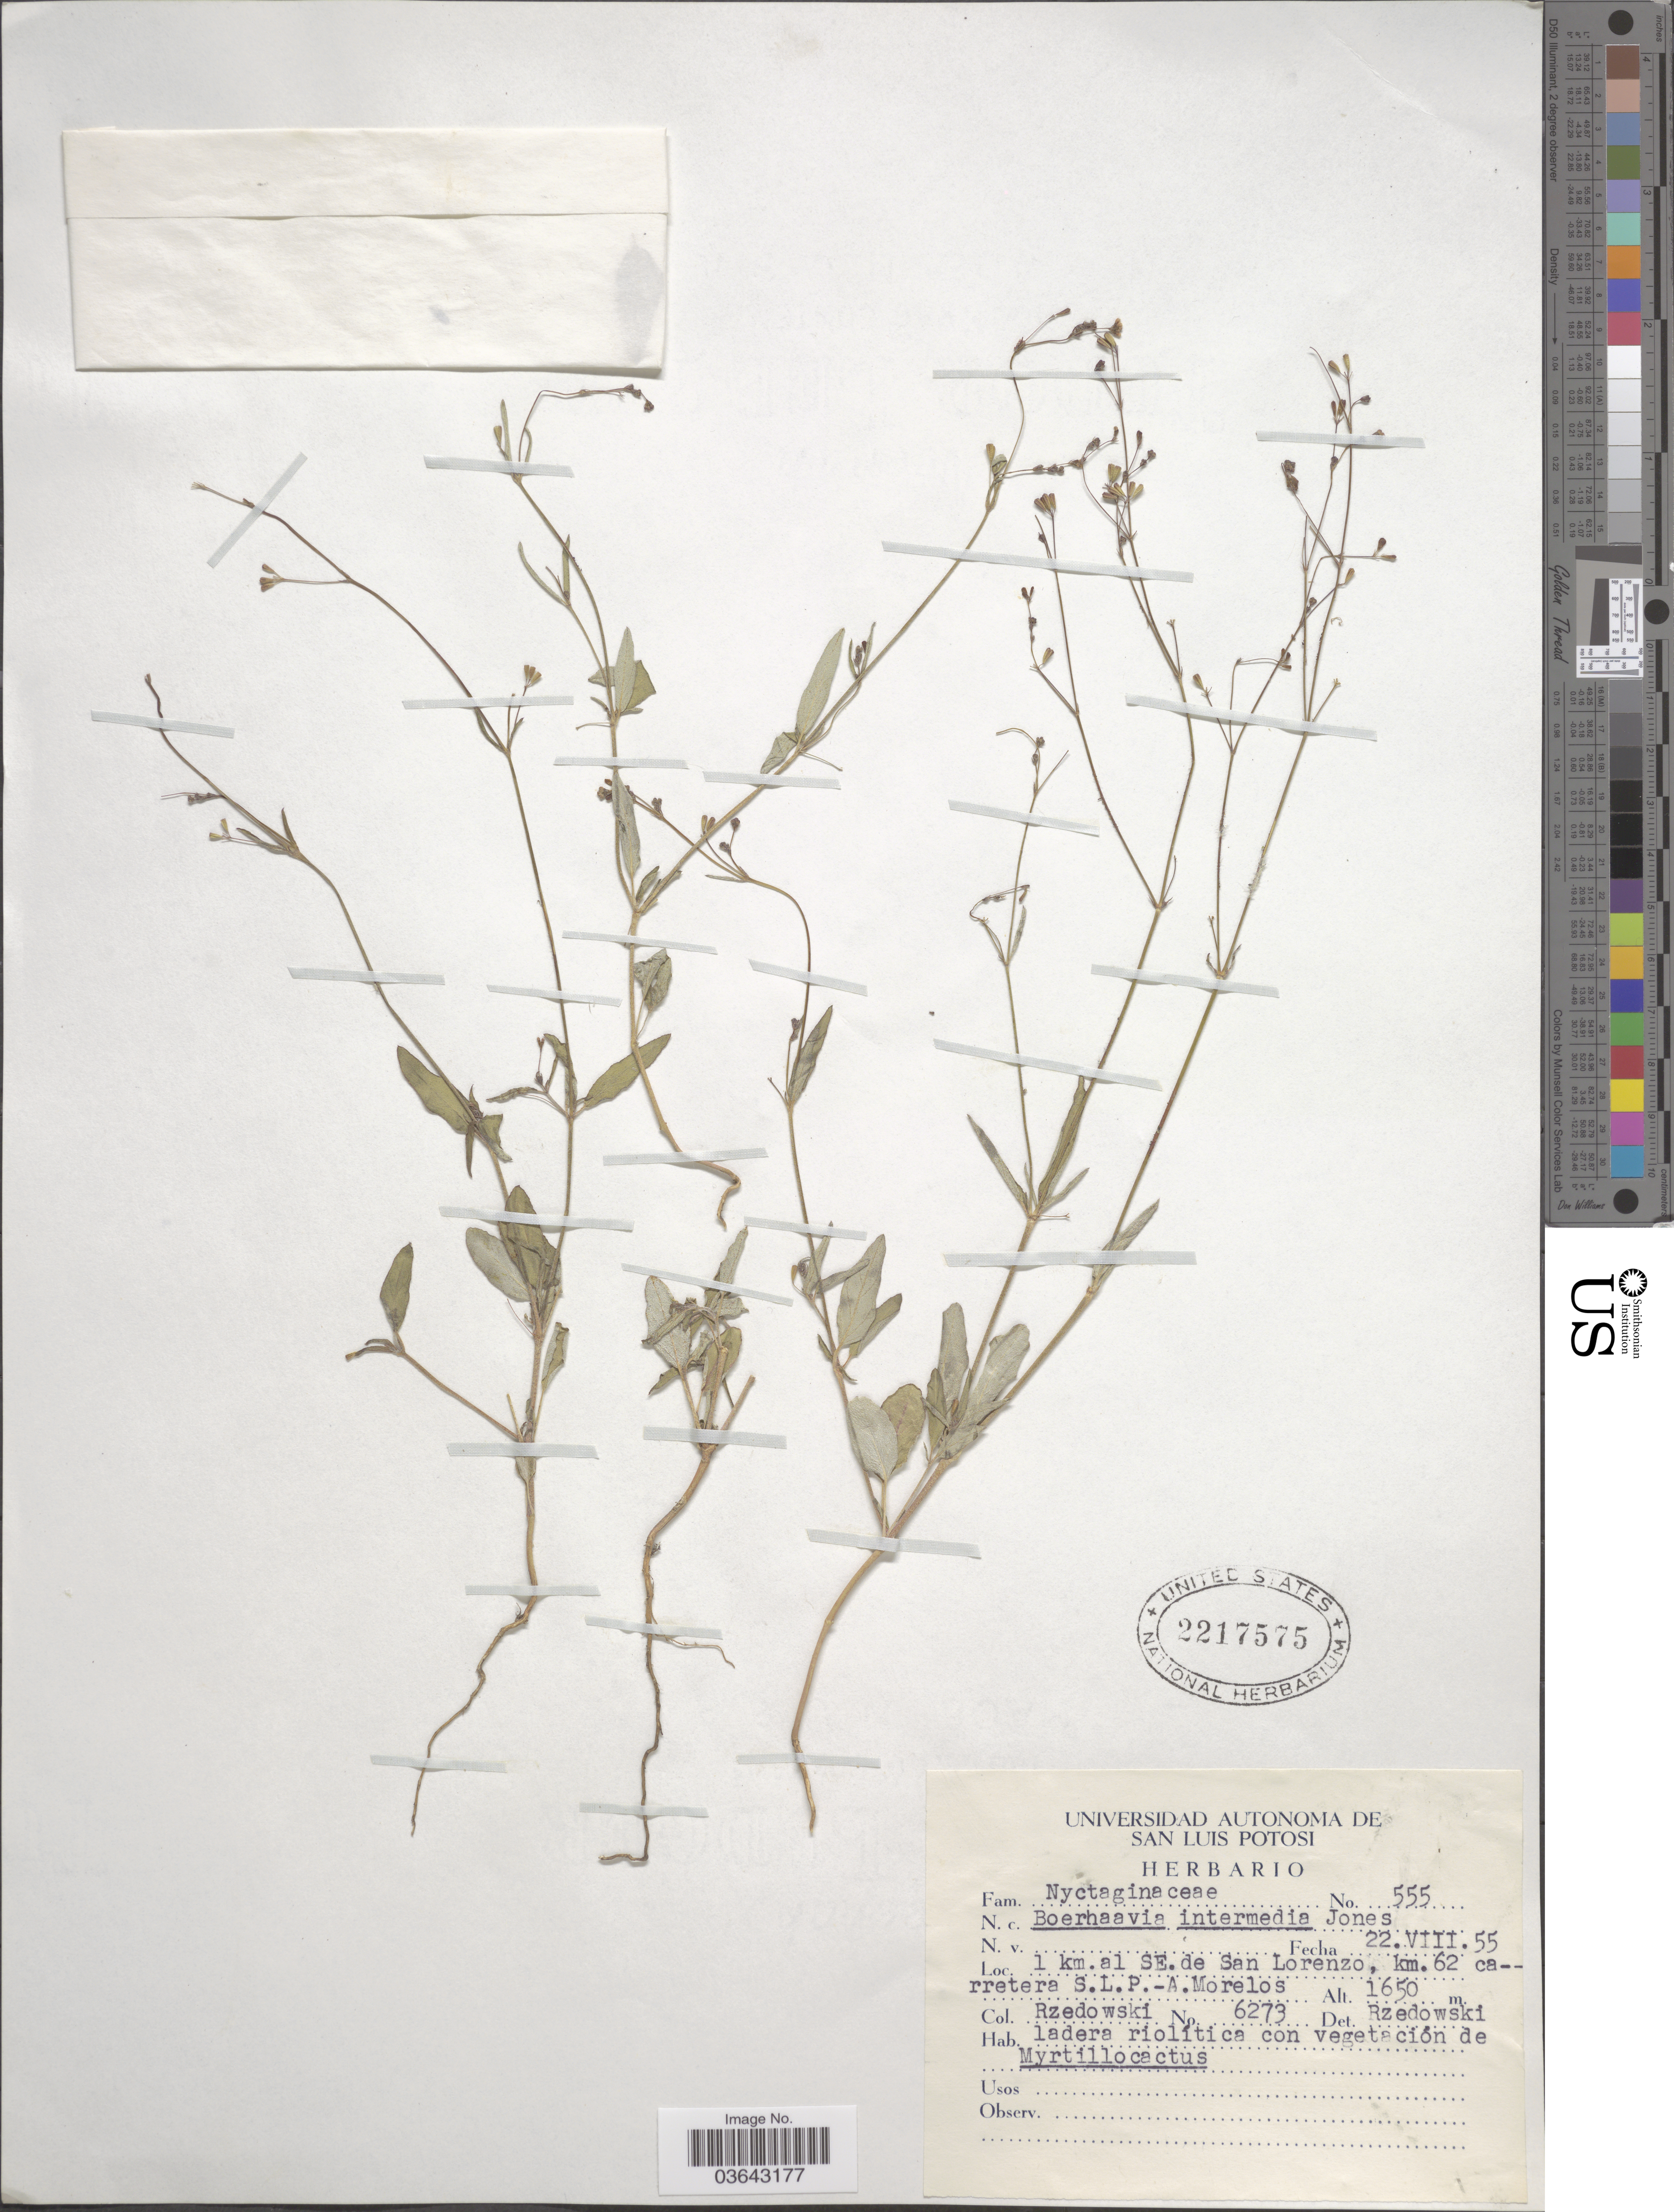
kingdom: Plantae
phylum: Tracheophyta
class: Magnoliopsida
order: Caryophyllales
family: Nyctaginaceae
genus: Boerhavia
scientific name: Boerhavia intermedia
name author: M.E. Jones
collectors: Rzedowski, --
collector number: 6273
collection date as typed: Transcribed d/m/y: 22/8/55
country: Mexico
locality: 1 km. al SE. de San Lorenzo, km. 62 carretera S.L.P. - A. Morelos.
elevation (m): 1650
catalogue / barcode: US 2217575